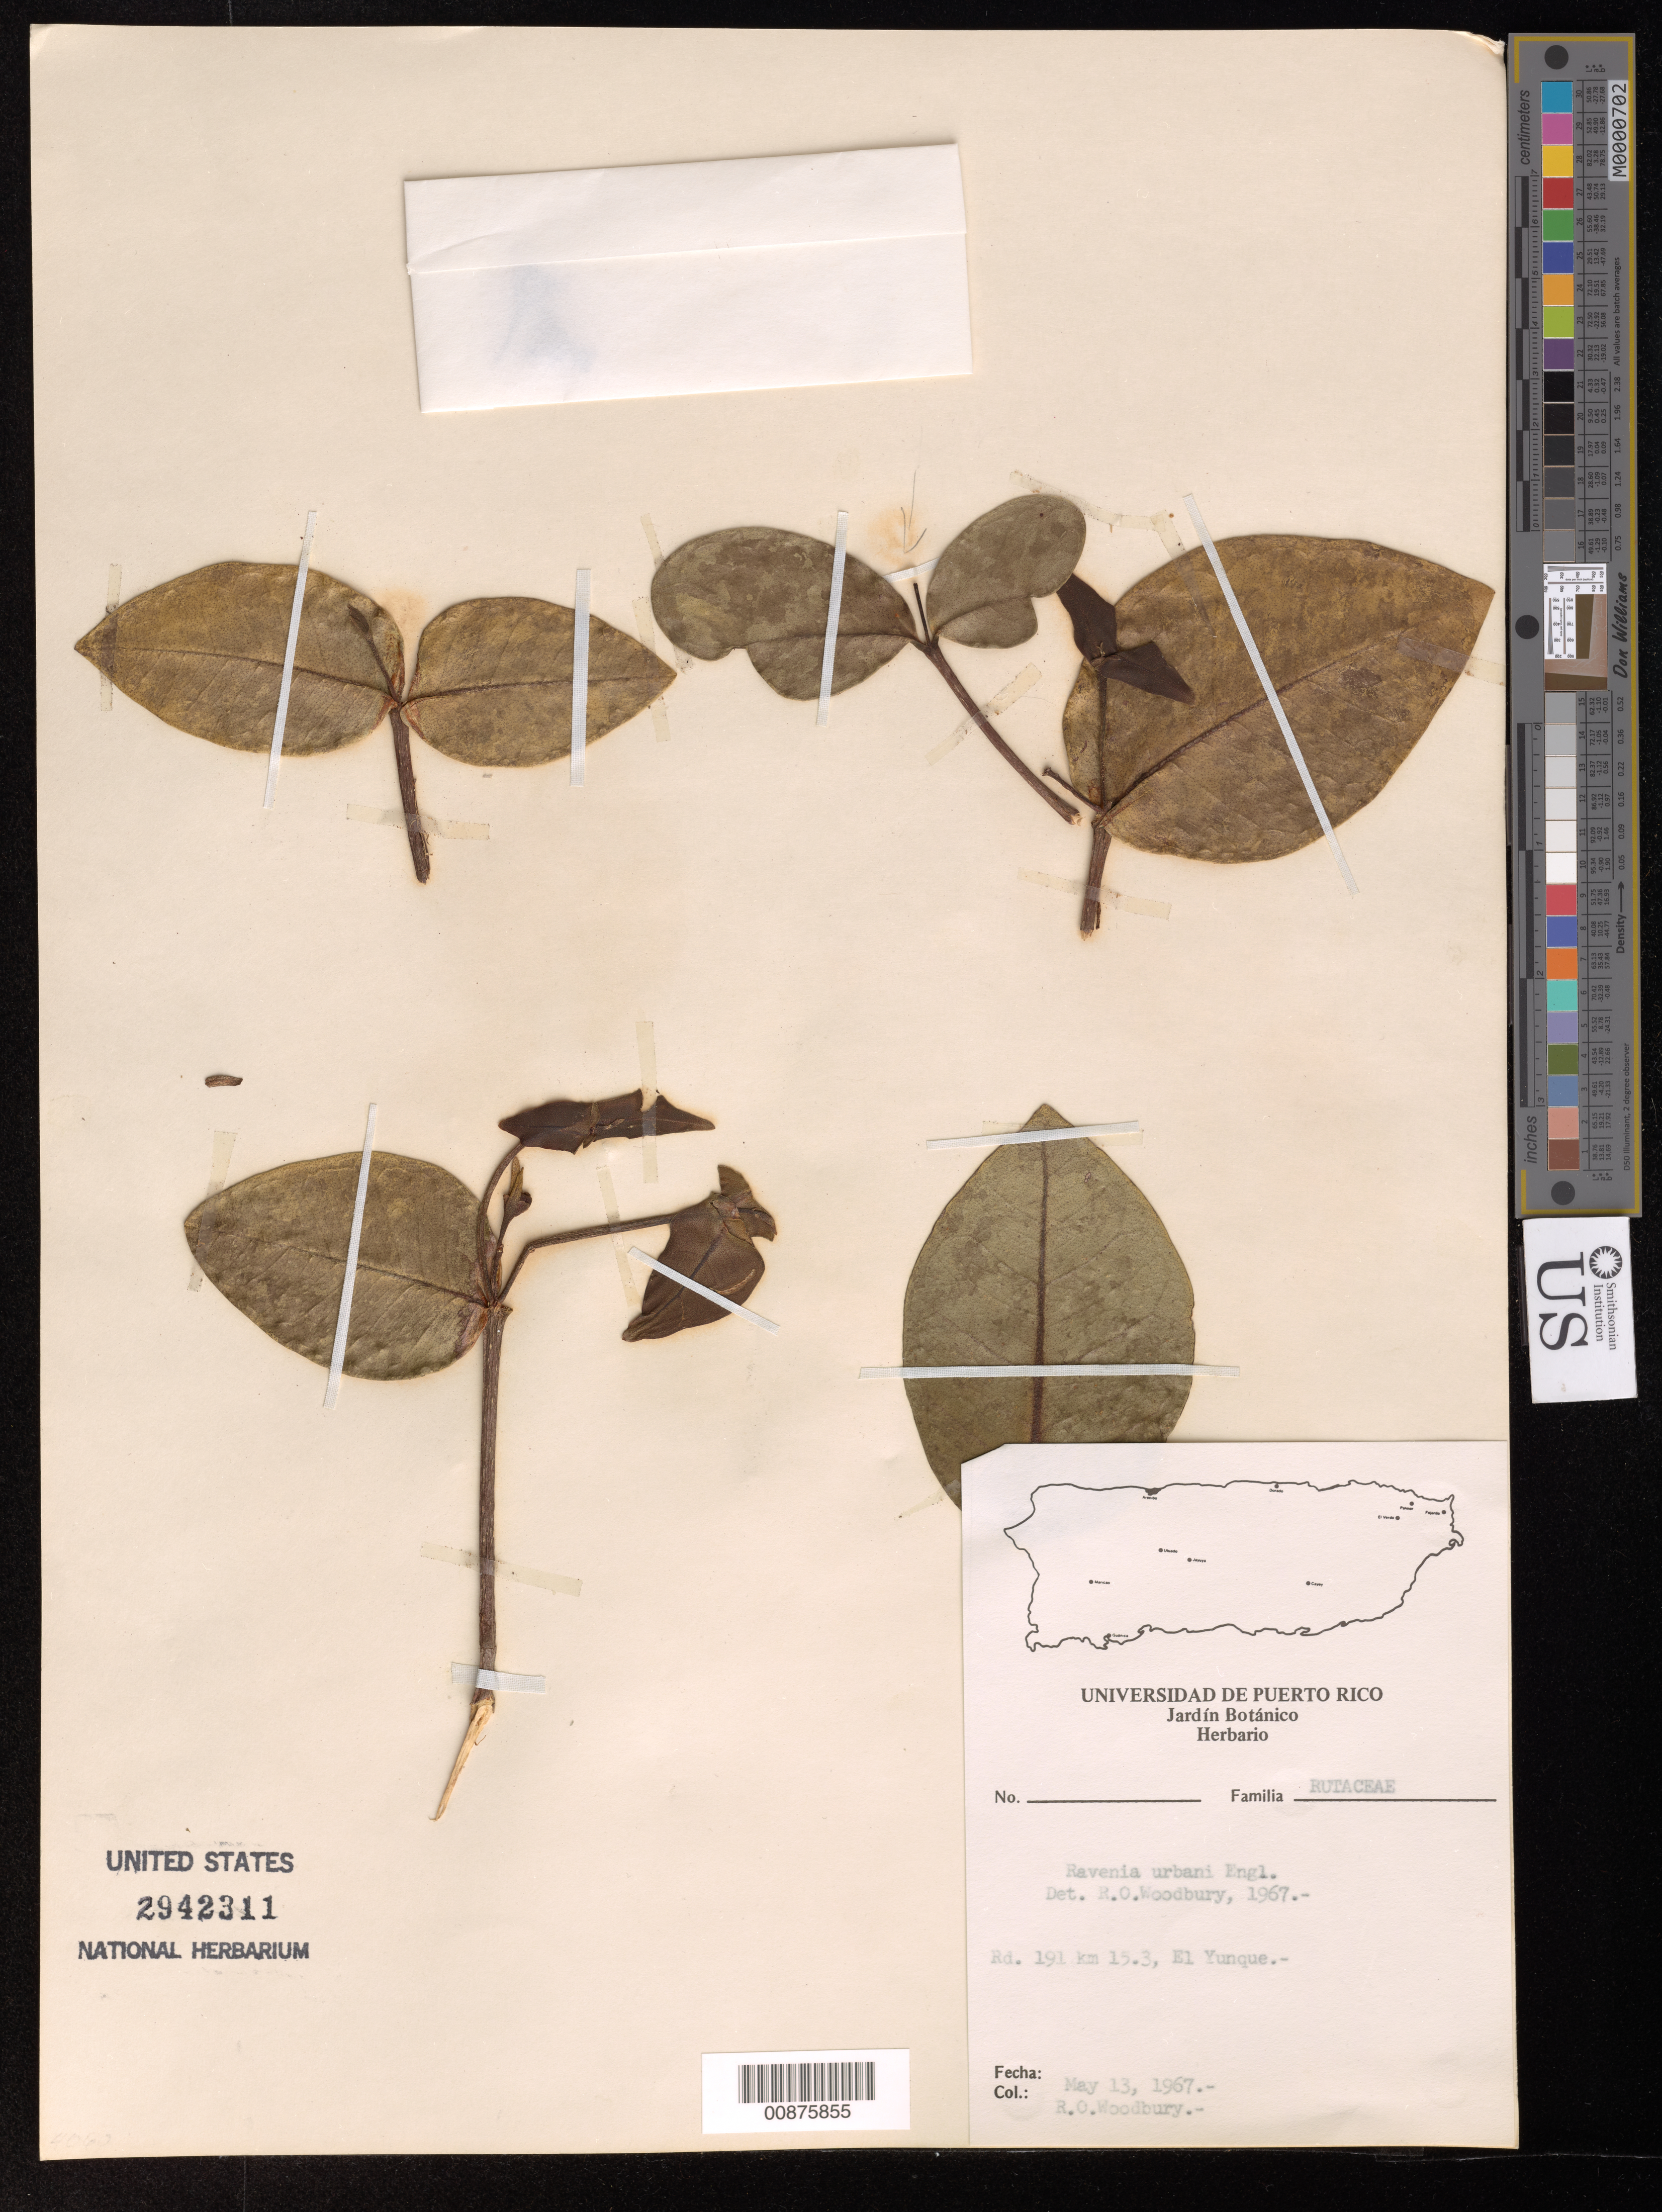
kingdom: Plantae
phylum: Tracheophyta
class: Magnoliopsida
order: Sapindales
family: Rutaceae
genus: Ravenia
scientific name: Ravenia urbani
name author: Engl.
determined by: Woodbury, R. O.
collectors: R. O. Woodbury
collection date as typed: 13 May 1967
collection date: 1967-05-13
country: Puerto Rico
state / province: Naguabo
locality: El Yunque, Rd. 191 km. 15.3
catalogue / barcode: US 2942311